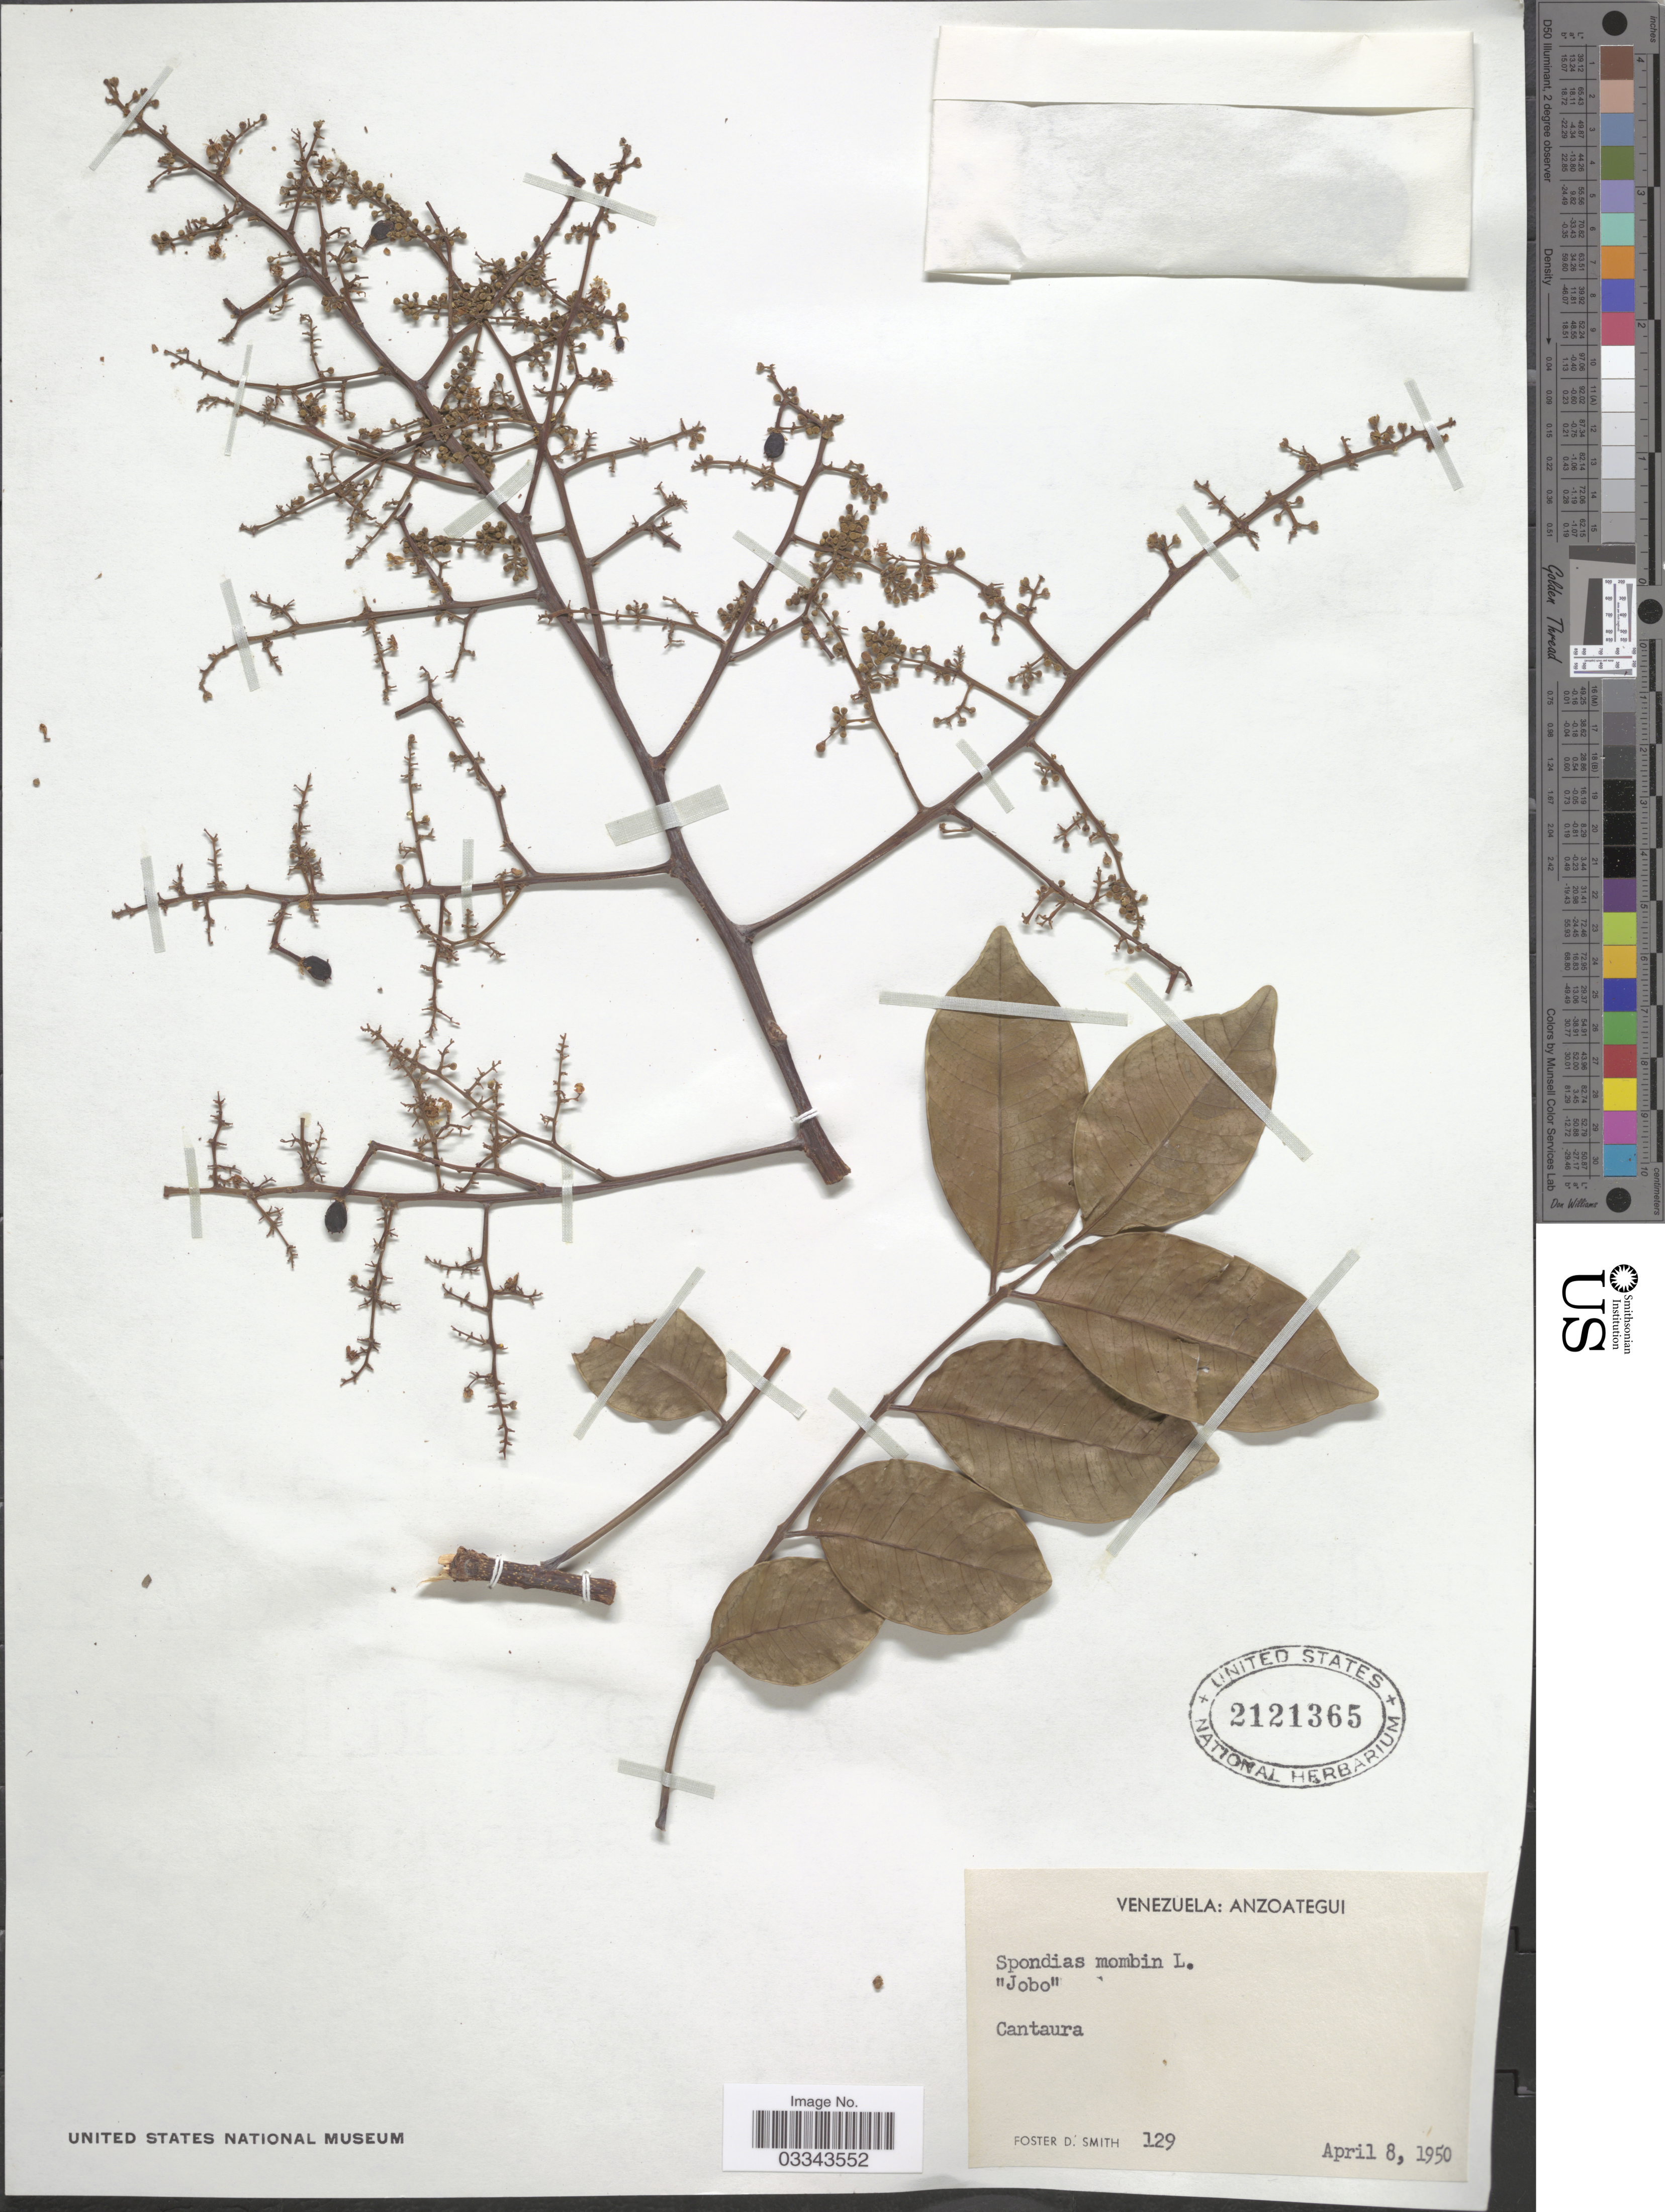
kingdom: Plantae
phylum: Tracheophyta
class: Magnoliopsida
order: Sapindales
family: Anacardiaceae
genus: Spondias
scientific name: Spondias mombin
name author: L.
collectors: F. Smith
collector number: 129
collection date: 1950-04-08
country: Venezuela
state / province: Anzoategui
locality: Cantaura.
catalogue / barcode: US 2121365